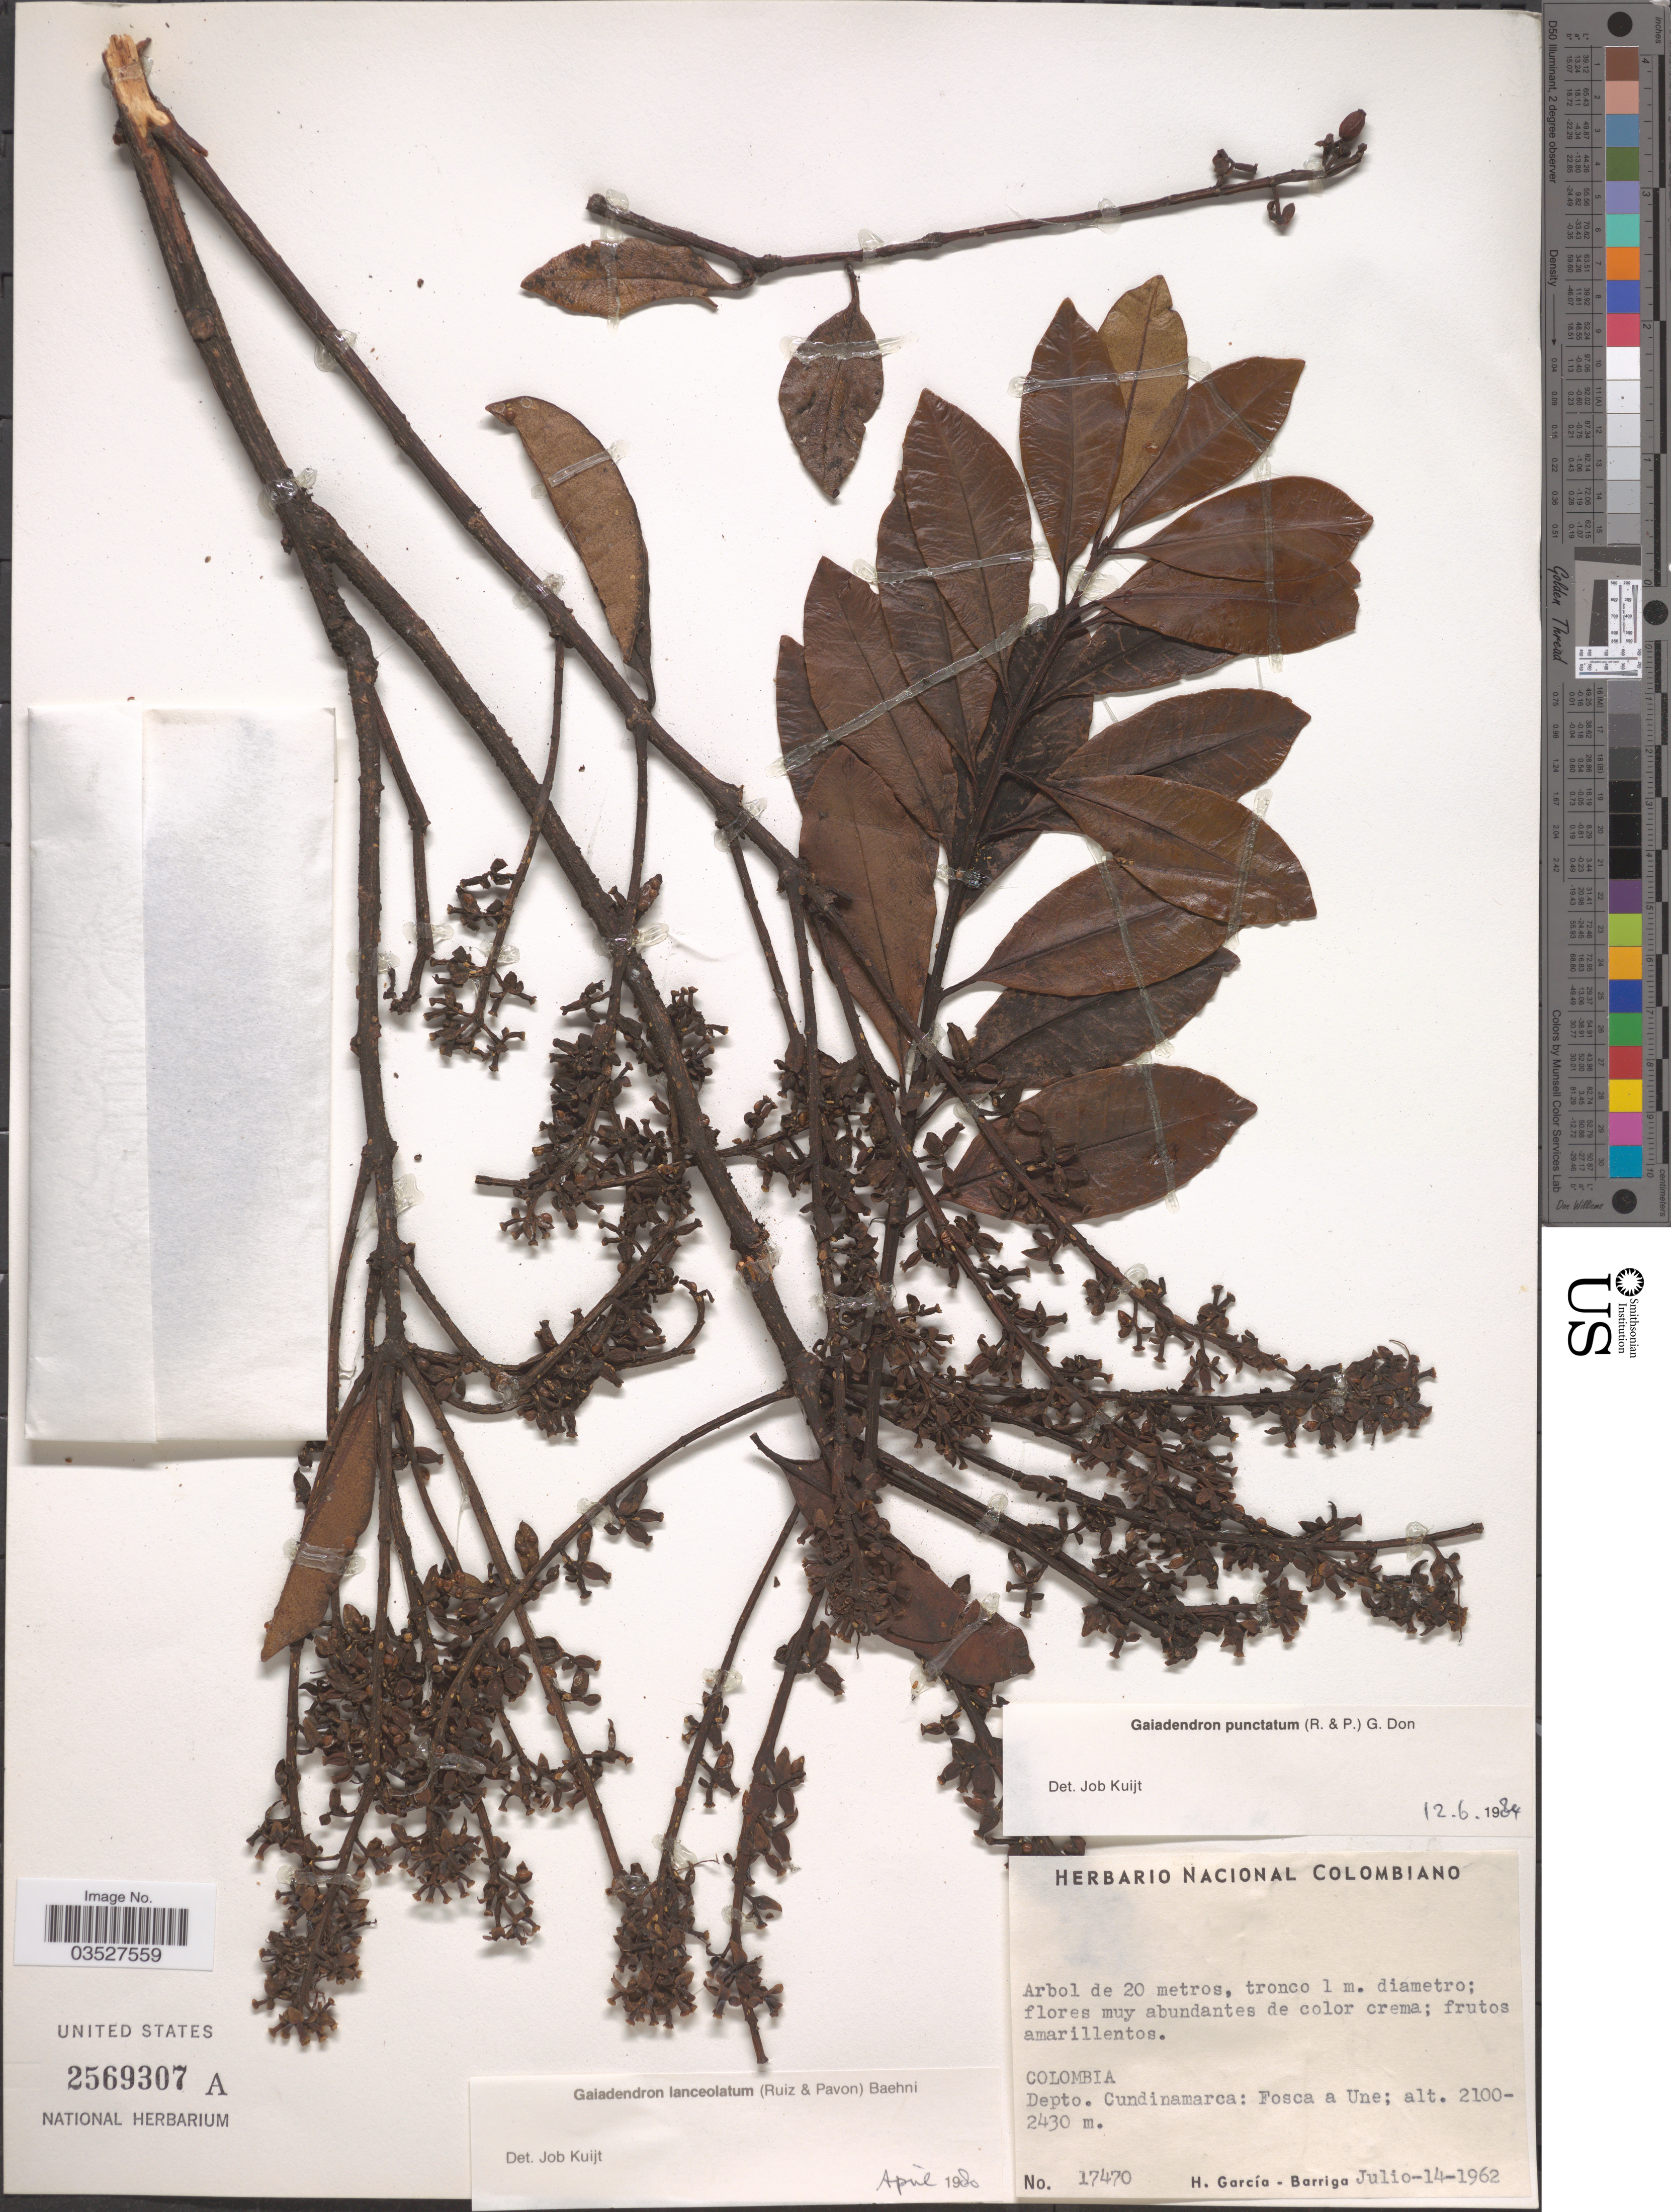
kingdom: Plantae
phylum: Tracheophyta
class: Magnoliopsida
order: Santalales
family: Loranthaceae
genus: Gaiadendron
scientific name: Gaiadendron punctatum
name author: (Ruiz & Pav.) G. Don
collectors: H. García Barriga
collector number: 17470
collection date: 1962-07-14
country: Colombia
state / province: Cundinamarca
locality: Depto. Cundinamarca: Fosca a Une.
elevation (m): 2100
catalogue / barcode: US 2569307A